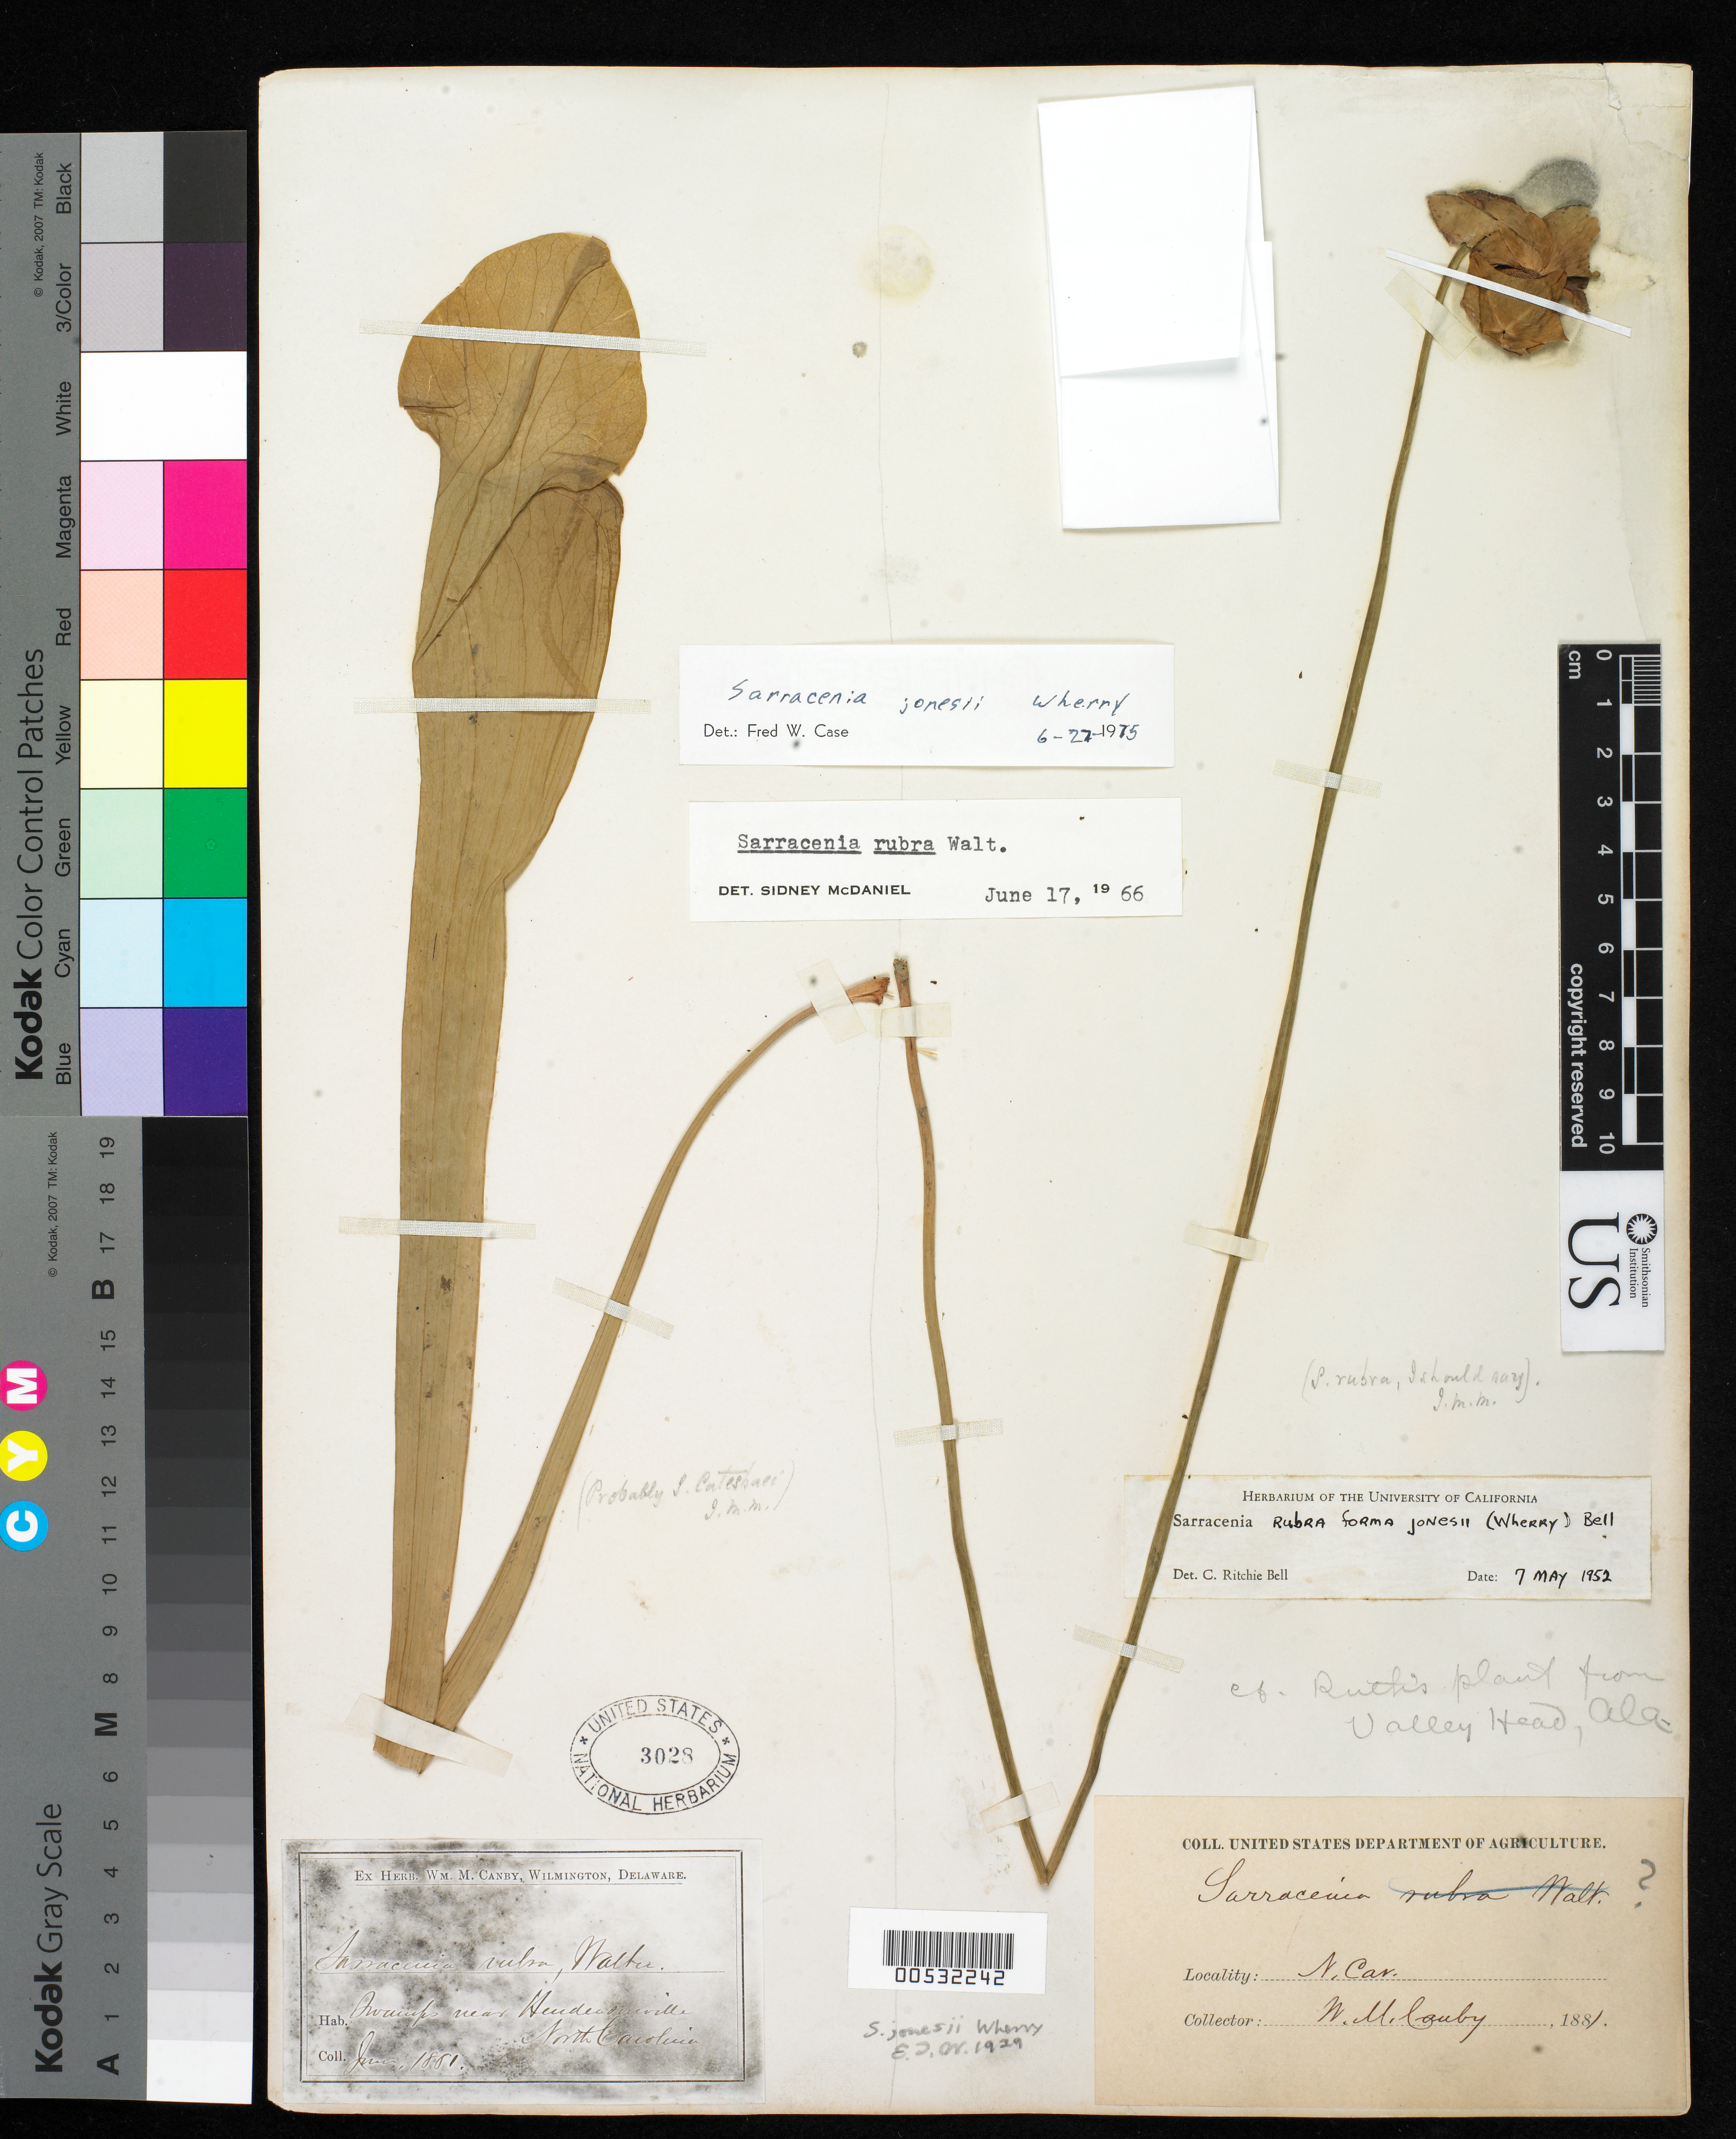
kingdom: Plantae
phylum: Tracheophyta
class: Magnoliopsida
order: Ericales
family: Sarraceniaceae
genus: Sarracenia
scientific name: Sarracenia jonesii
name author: Wherry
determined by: Case, F. W.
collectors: W. M. Canby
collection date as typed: Jun 1881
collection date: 1881-06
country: United States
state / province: North Carolina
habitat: Swamps.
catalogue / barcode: US 3028